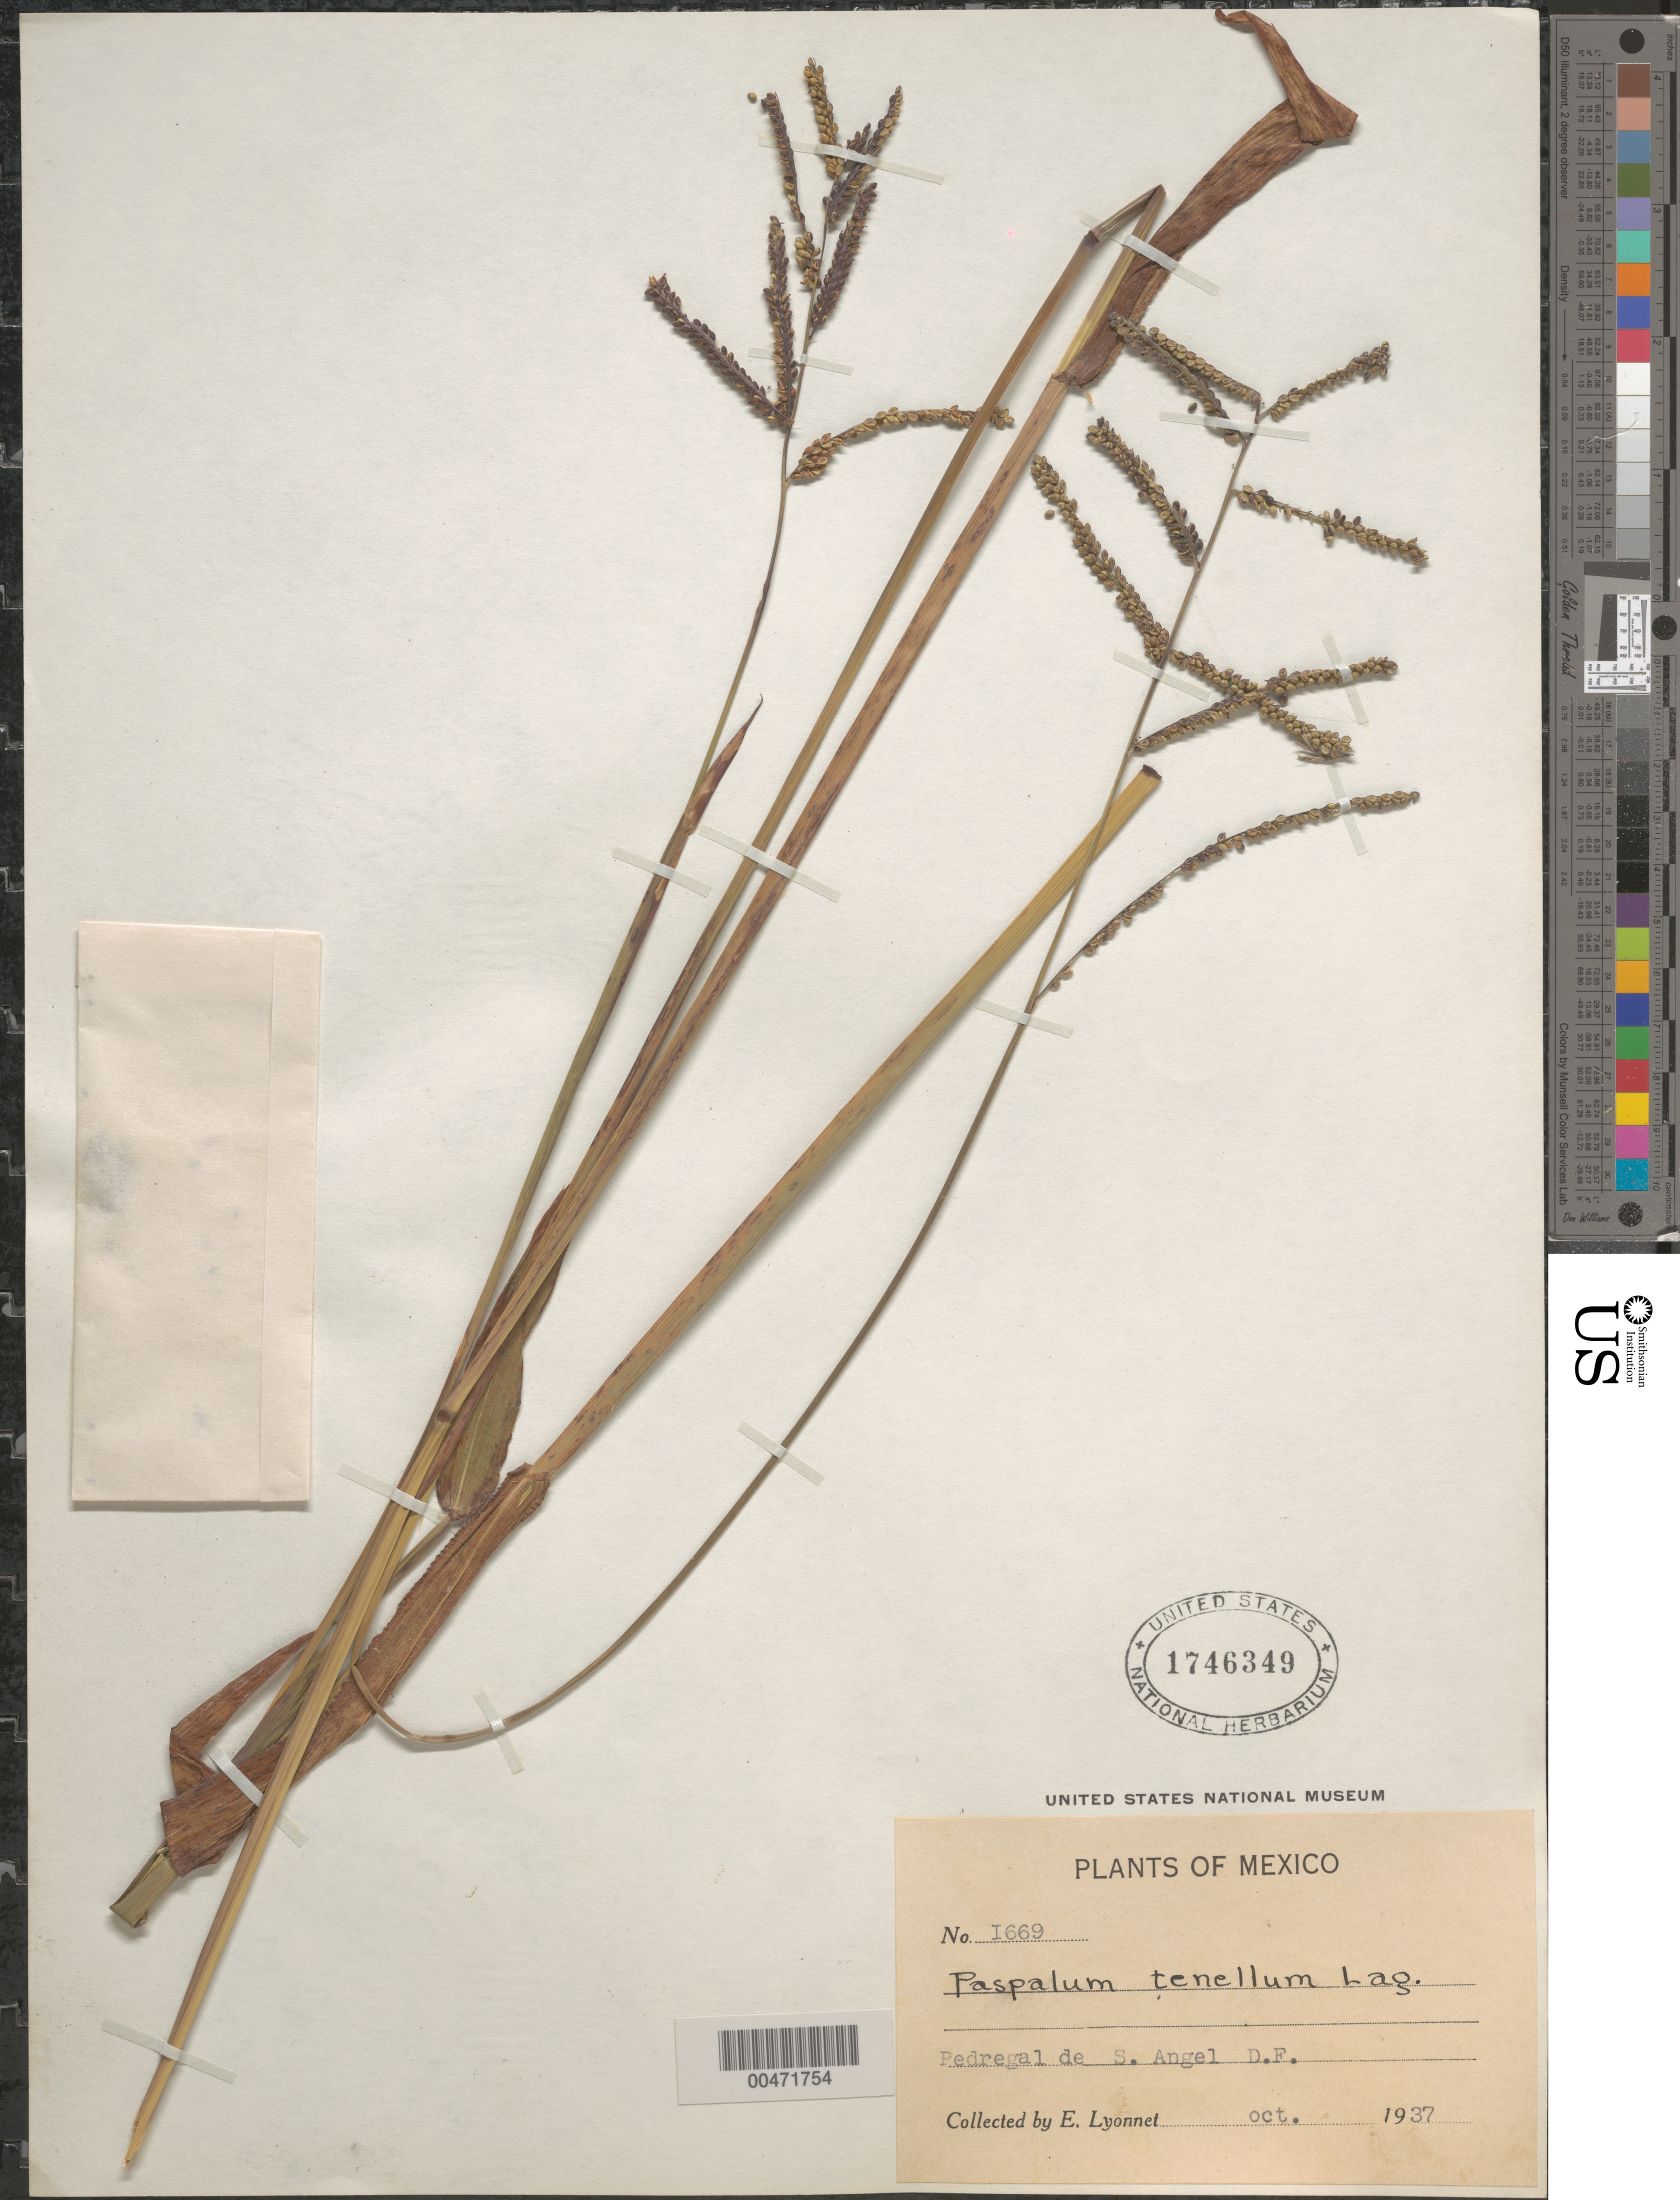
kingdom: Plantae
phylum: Tracheophyta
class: Liliopsida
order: Poales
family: Poaceae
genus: Paspalum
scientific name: Paspalum tenellum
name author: Willd.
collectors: Bro. E. Lyonnet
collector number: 1669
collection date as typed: Oct 1937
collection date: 1937-10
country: Mexico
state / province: Distrito Federal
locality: Pedregal de S. Angel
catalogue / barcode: US 1746349